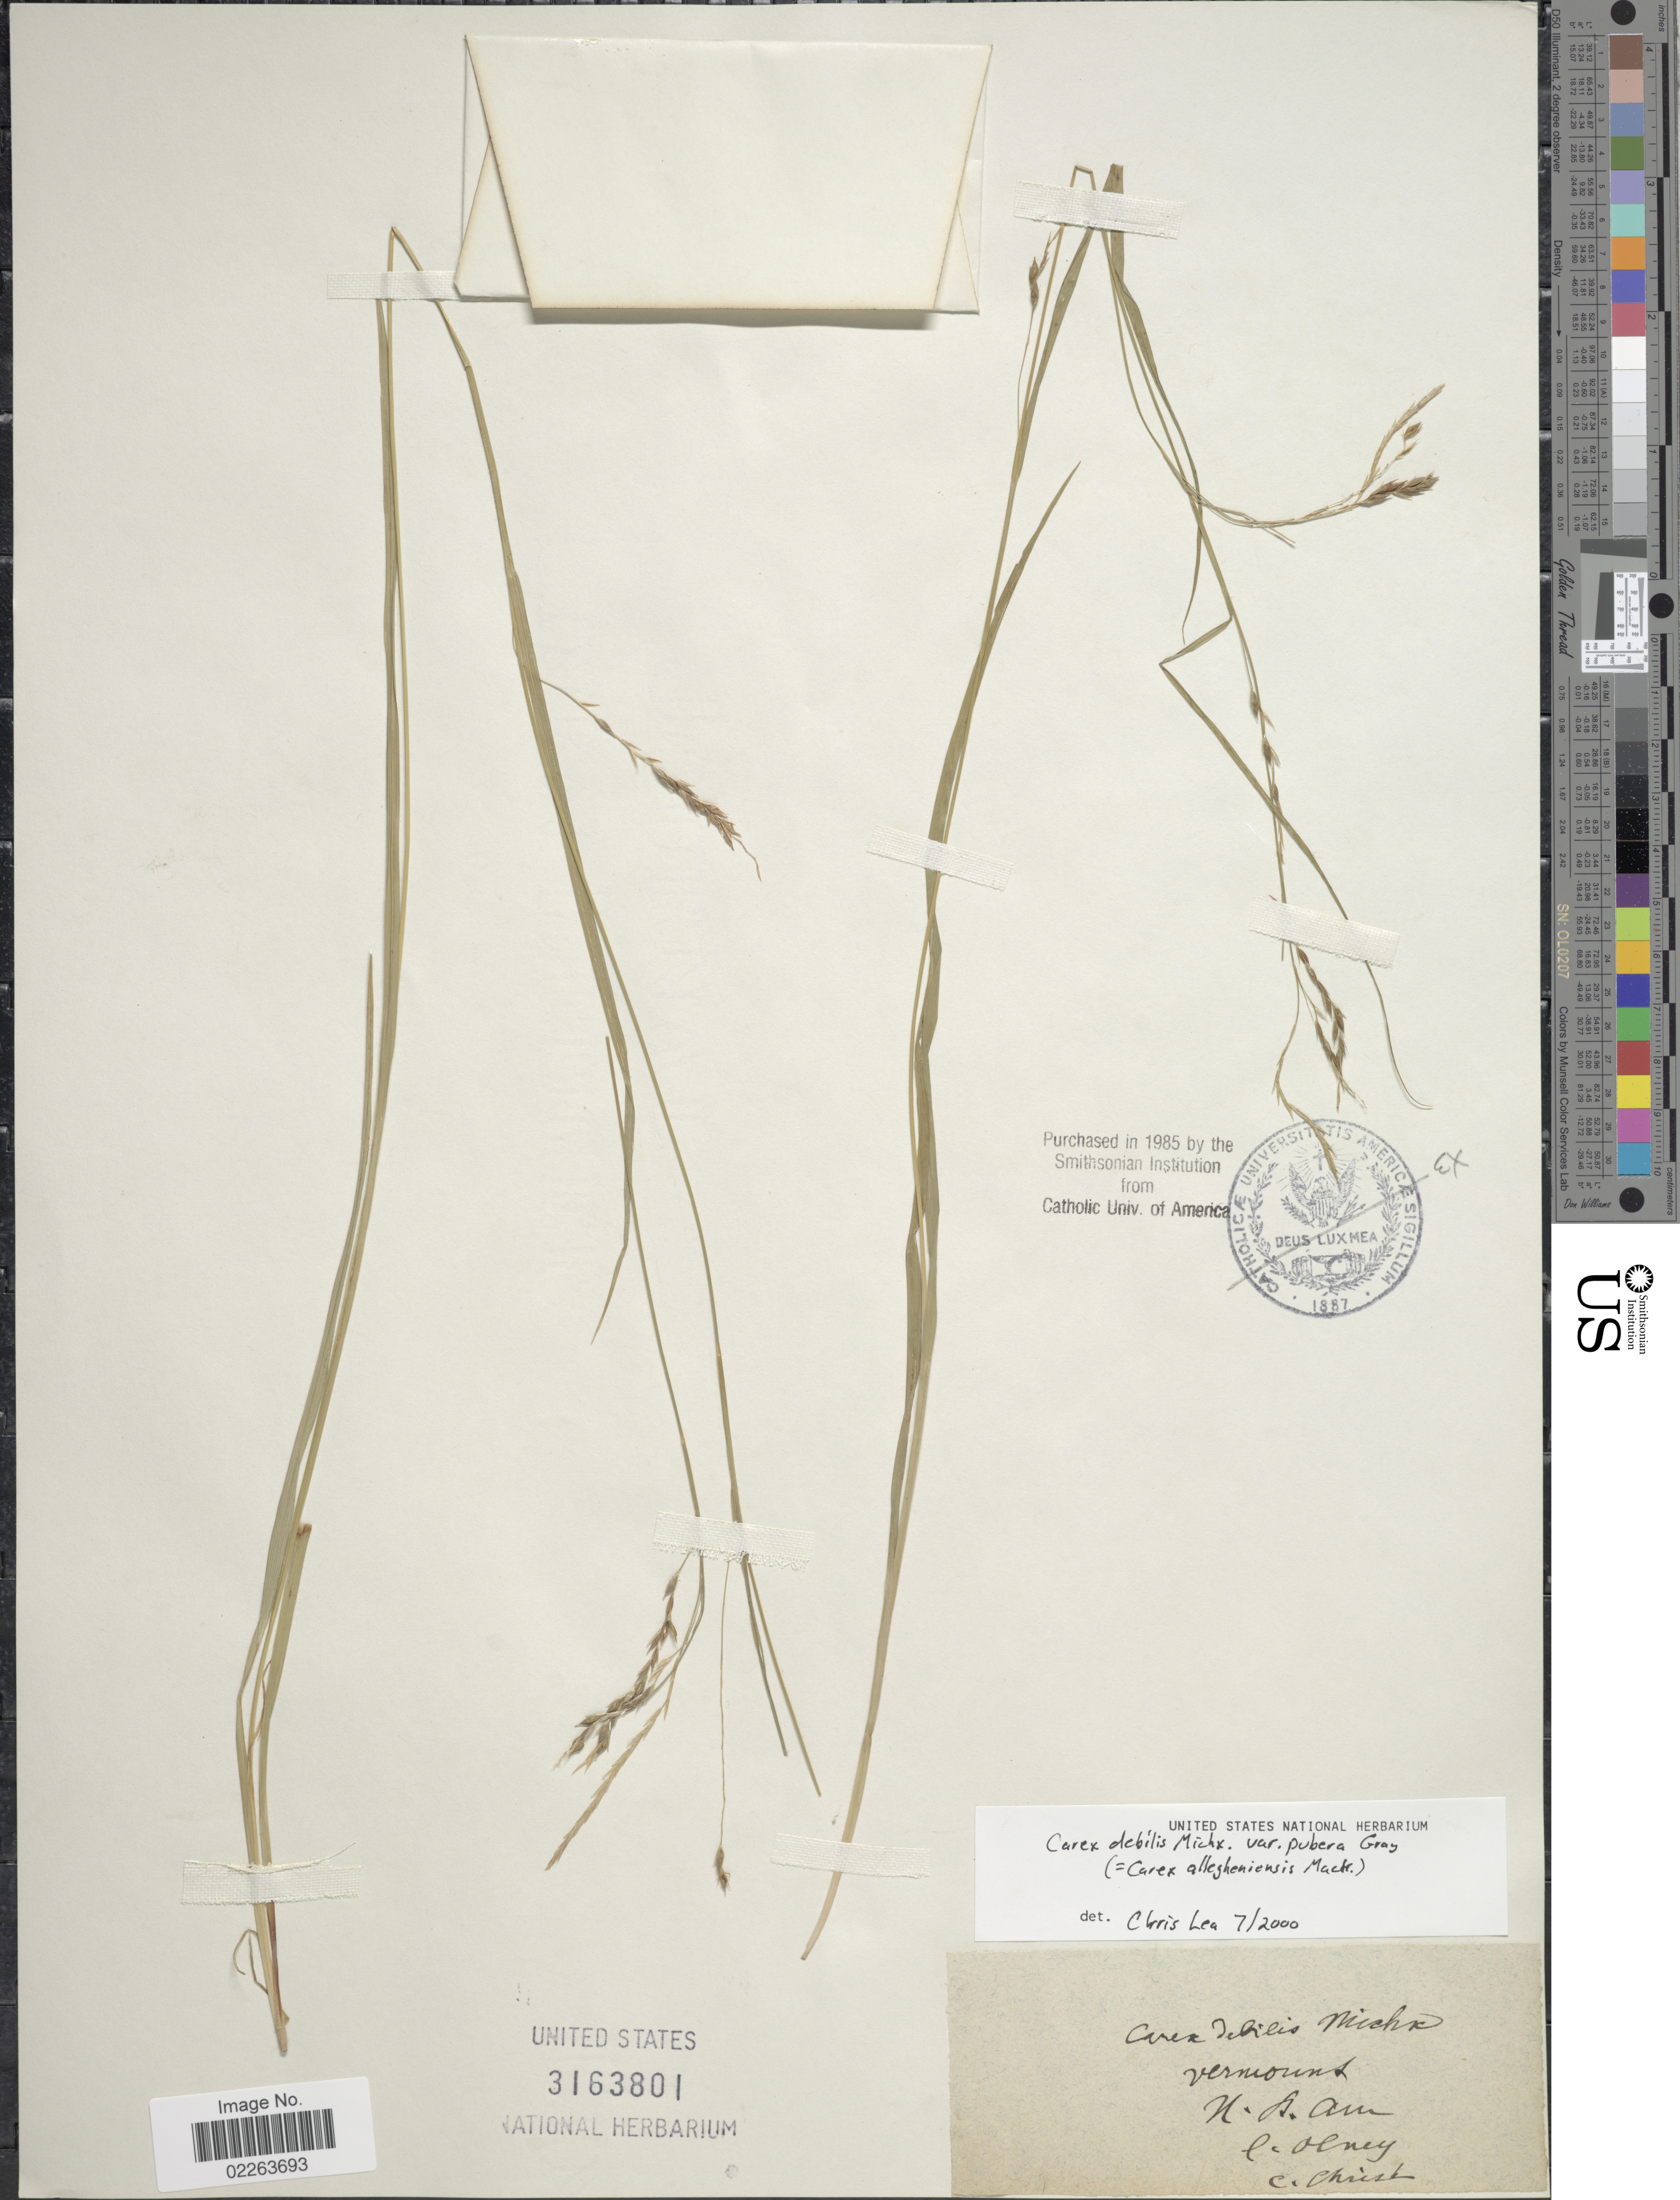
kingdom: Plantae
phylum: Tracheophyta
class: Liliopsida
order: Poales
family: Cyperaceae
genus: Carex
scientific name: Carex debilis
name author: Michx.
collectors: Olney & Christ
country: United States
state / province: Vermont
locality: N. P.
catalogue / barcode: US 3163801